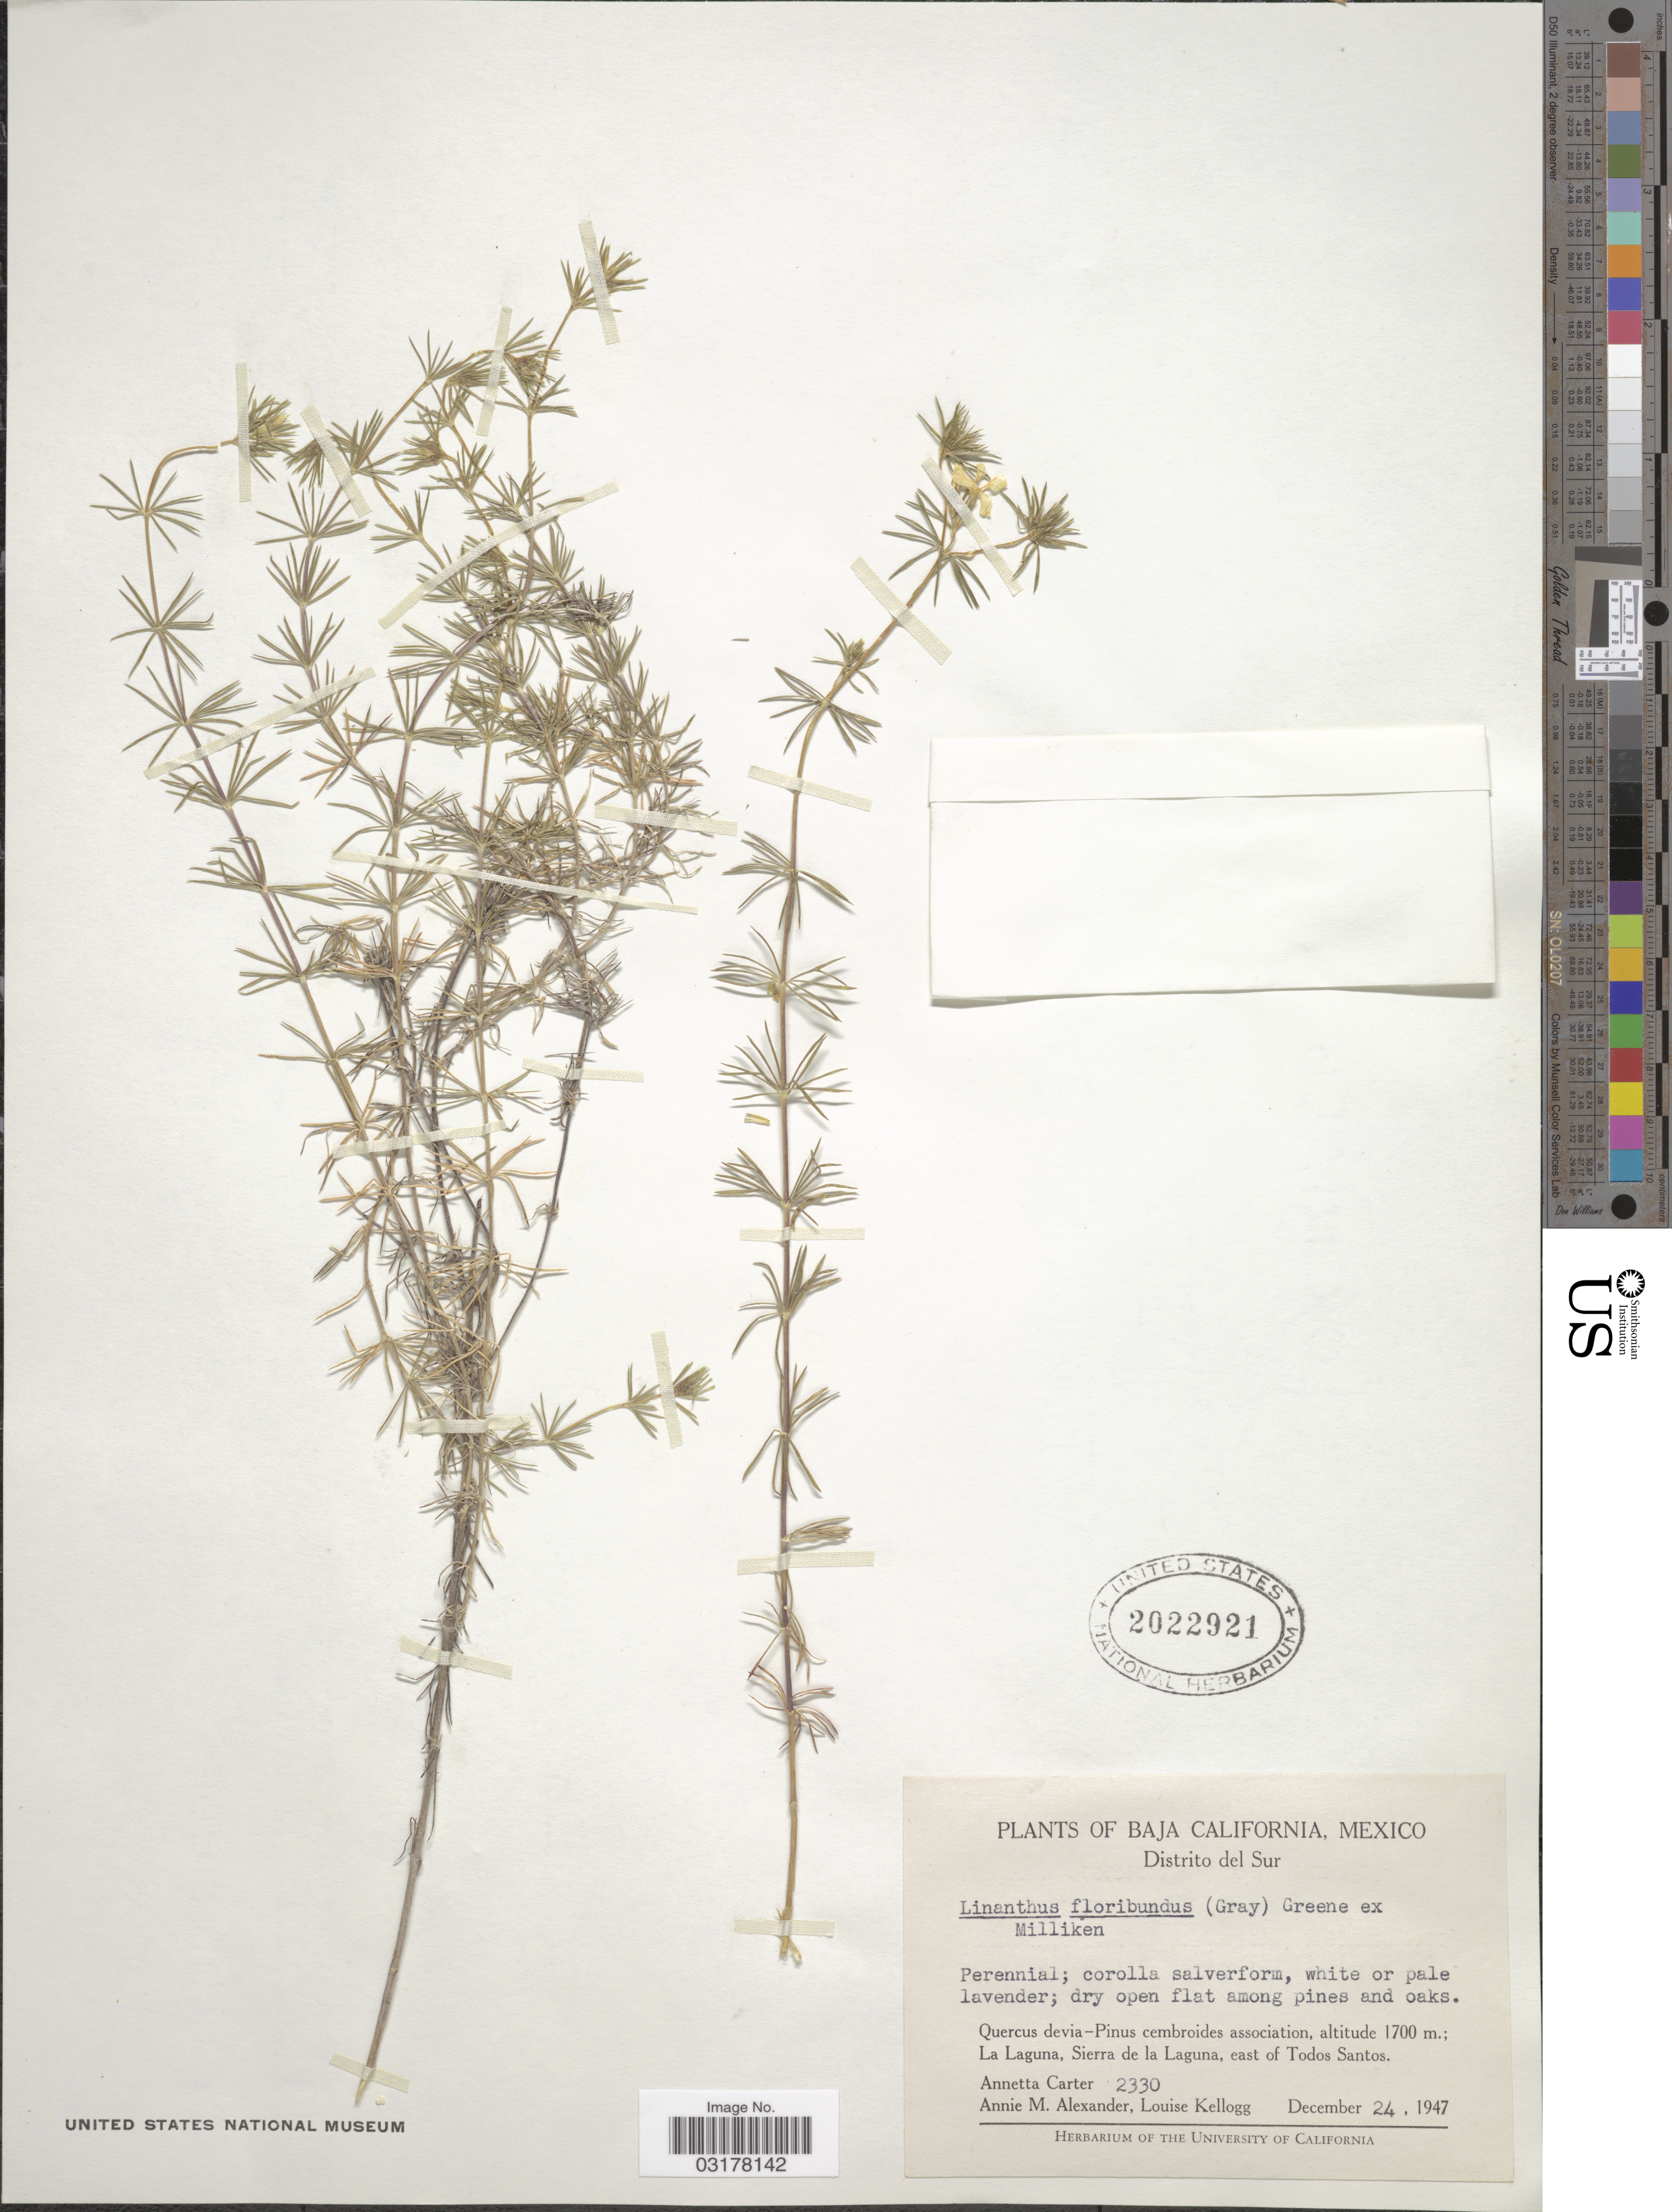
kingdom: Plantae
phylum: Tracheophyta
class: Magnoliopsida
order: Ericales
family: Polemoniaceae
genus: Leptosiphon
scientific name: Leptosiphon nuttallii subsp. nuttallii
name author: (A. Gray) J.M. Porter & L.A. Johnson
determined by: Strong, Mark T., (BOT), Smithsonian Institution - National Museum of Natural History (UNITED STATES)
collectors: A. Carter, A. M. Alexander & L. Kellogg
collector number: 2330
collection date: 1947-12-24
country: Mexico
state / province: Baja California Sur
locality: Distrito del Sur. La Laguna, Sierra de la Laguna, east of Todos Santos.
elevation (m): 1700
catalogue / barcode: US 2022921